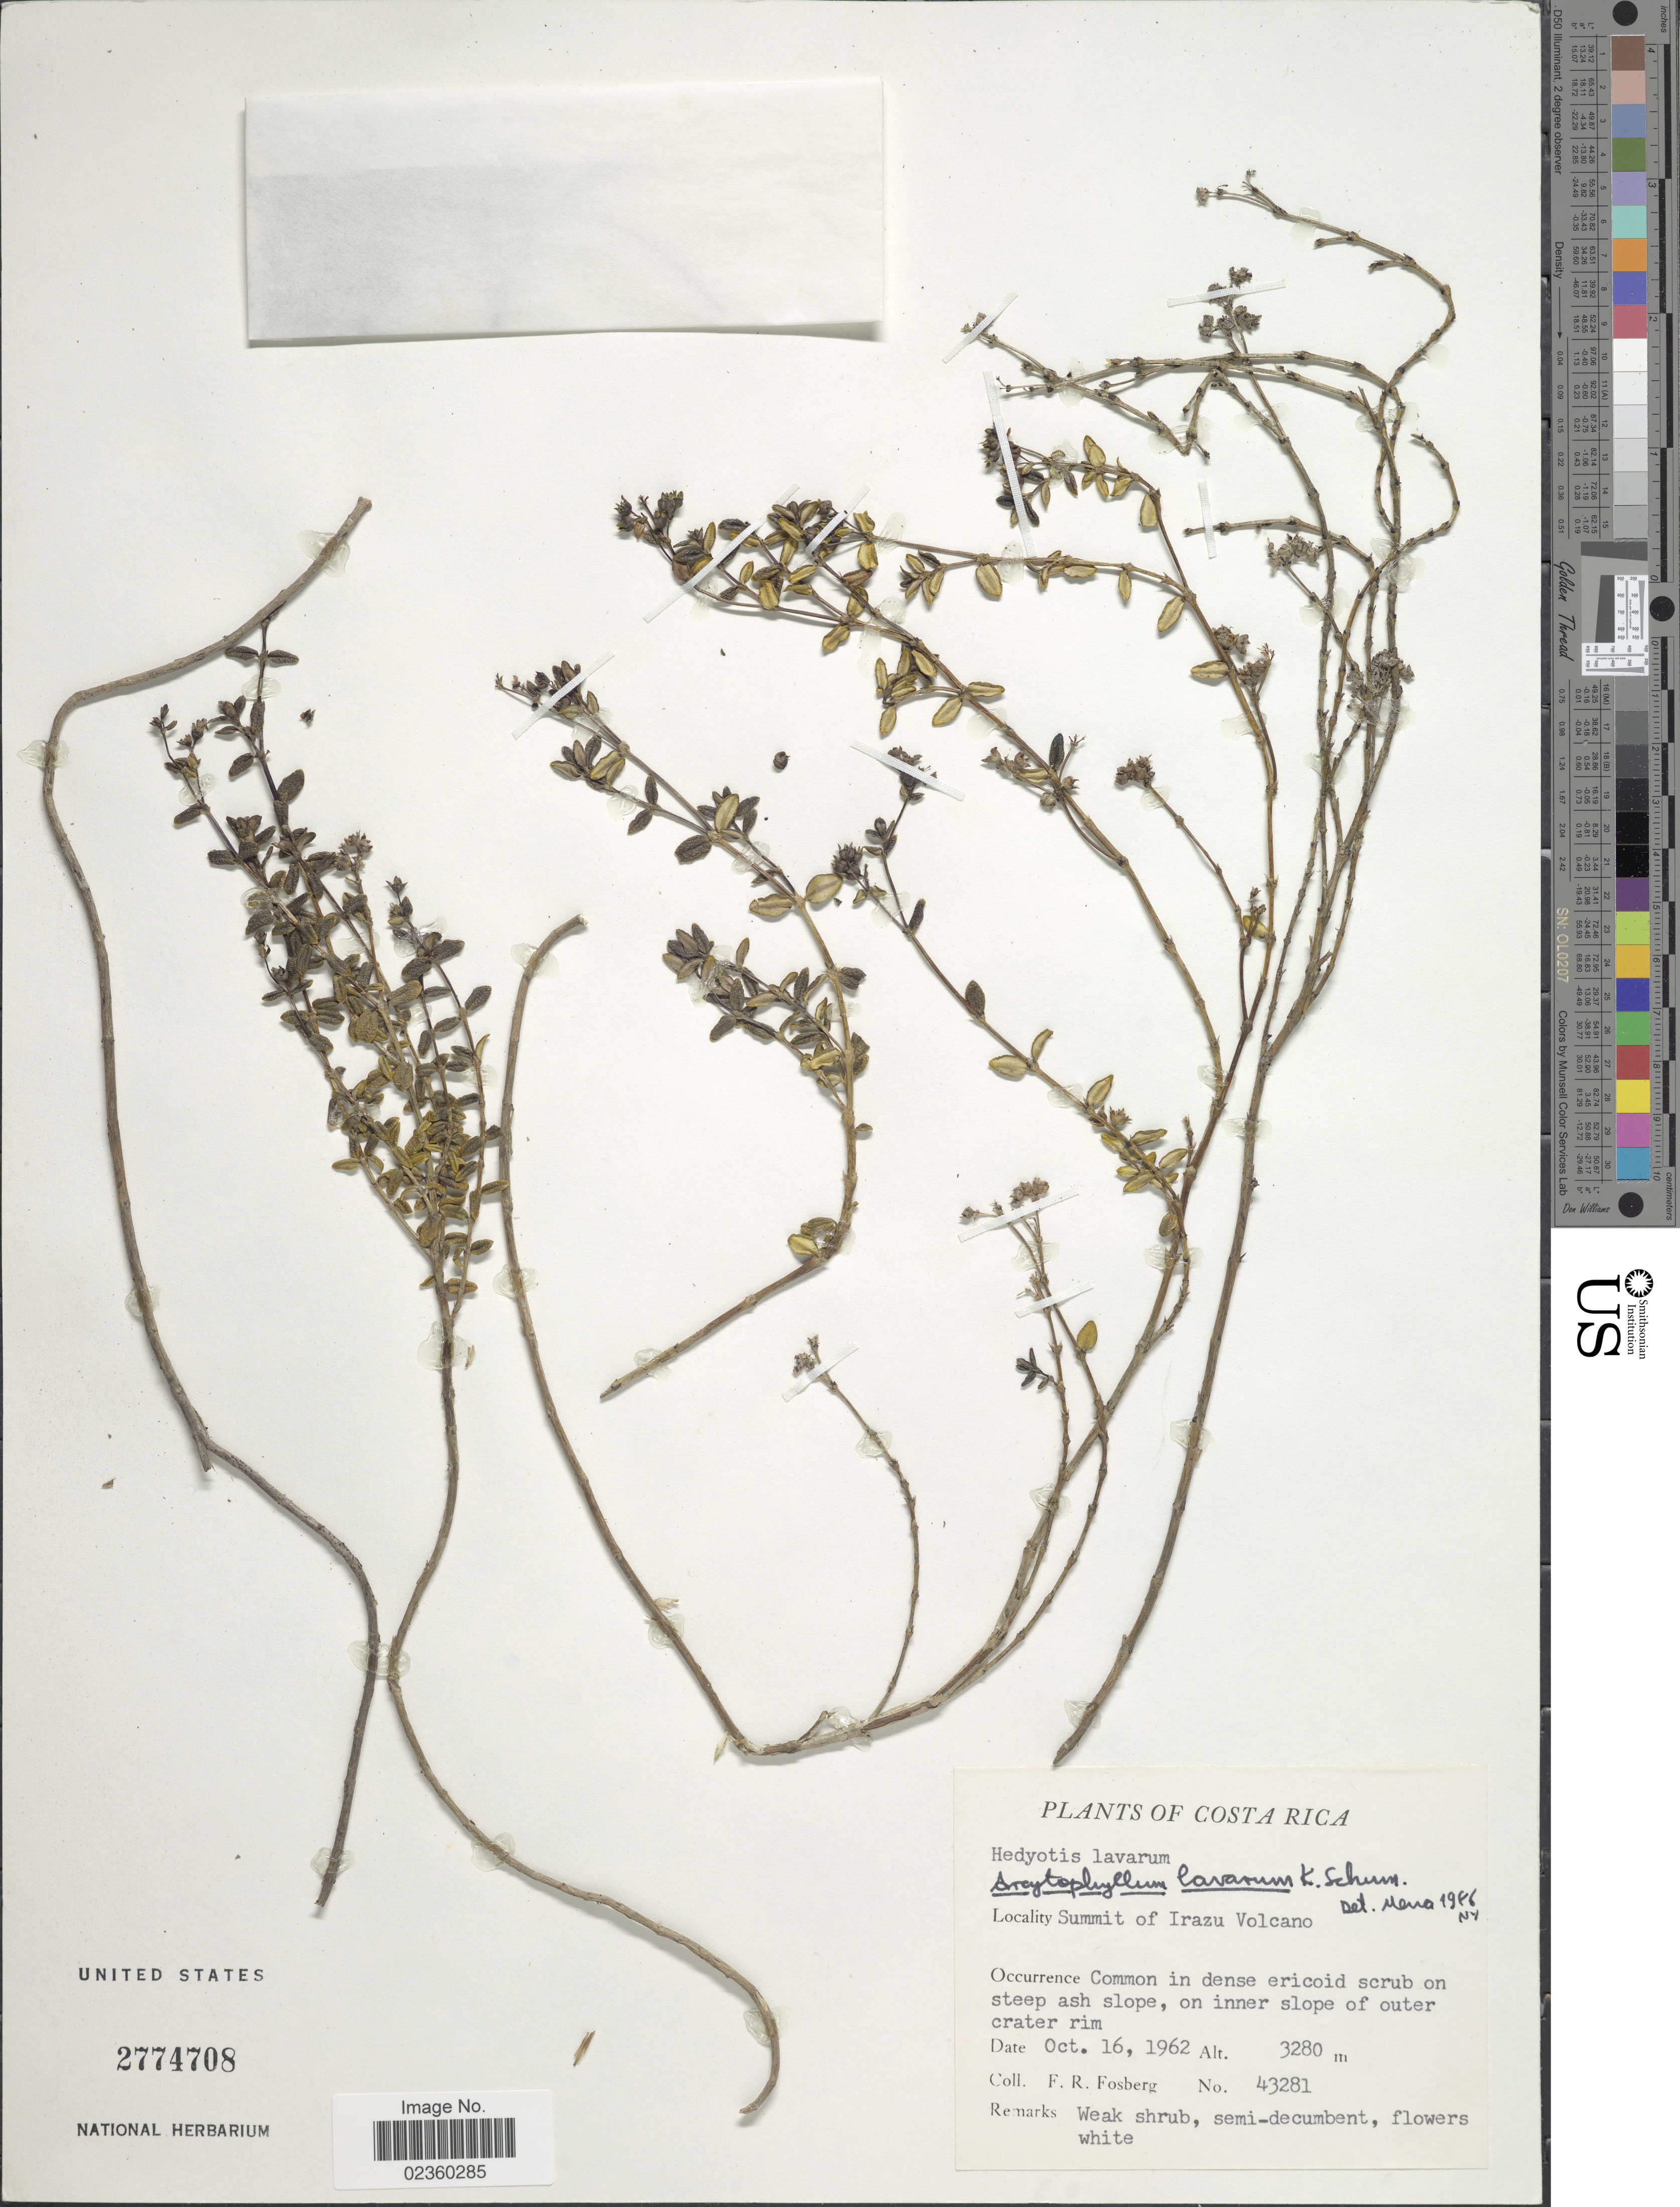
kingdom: Plantae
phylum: Tracheophyta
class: Magnoliopsida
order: Gentianales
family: Rubiaceae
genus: Arcytophyllum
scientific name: Arcytophyllum lavarum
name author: K. Schum. ex Standl.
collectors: F. R. Fosberg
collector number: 43281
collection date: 1962-10-16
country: Costa Rica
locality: Summit of Irazu Volcano, Common in dense ericoid scrub on steep ash slope, on inner slope of outer crater rim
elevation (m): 3280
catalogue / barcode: US 2774708